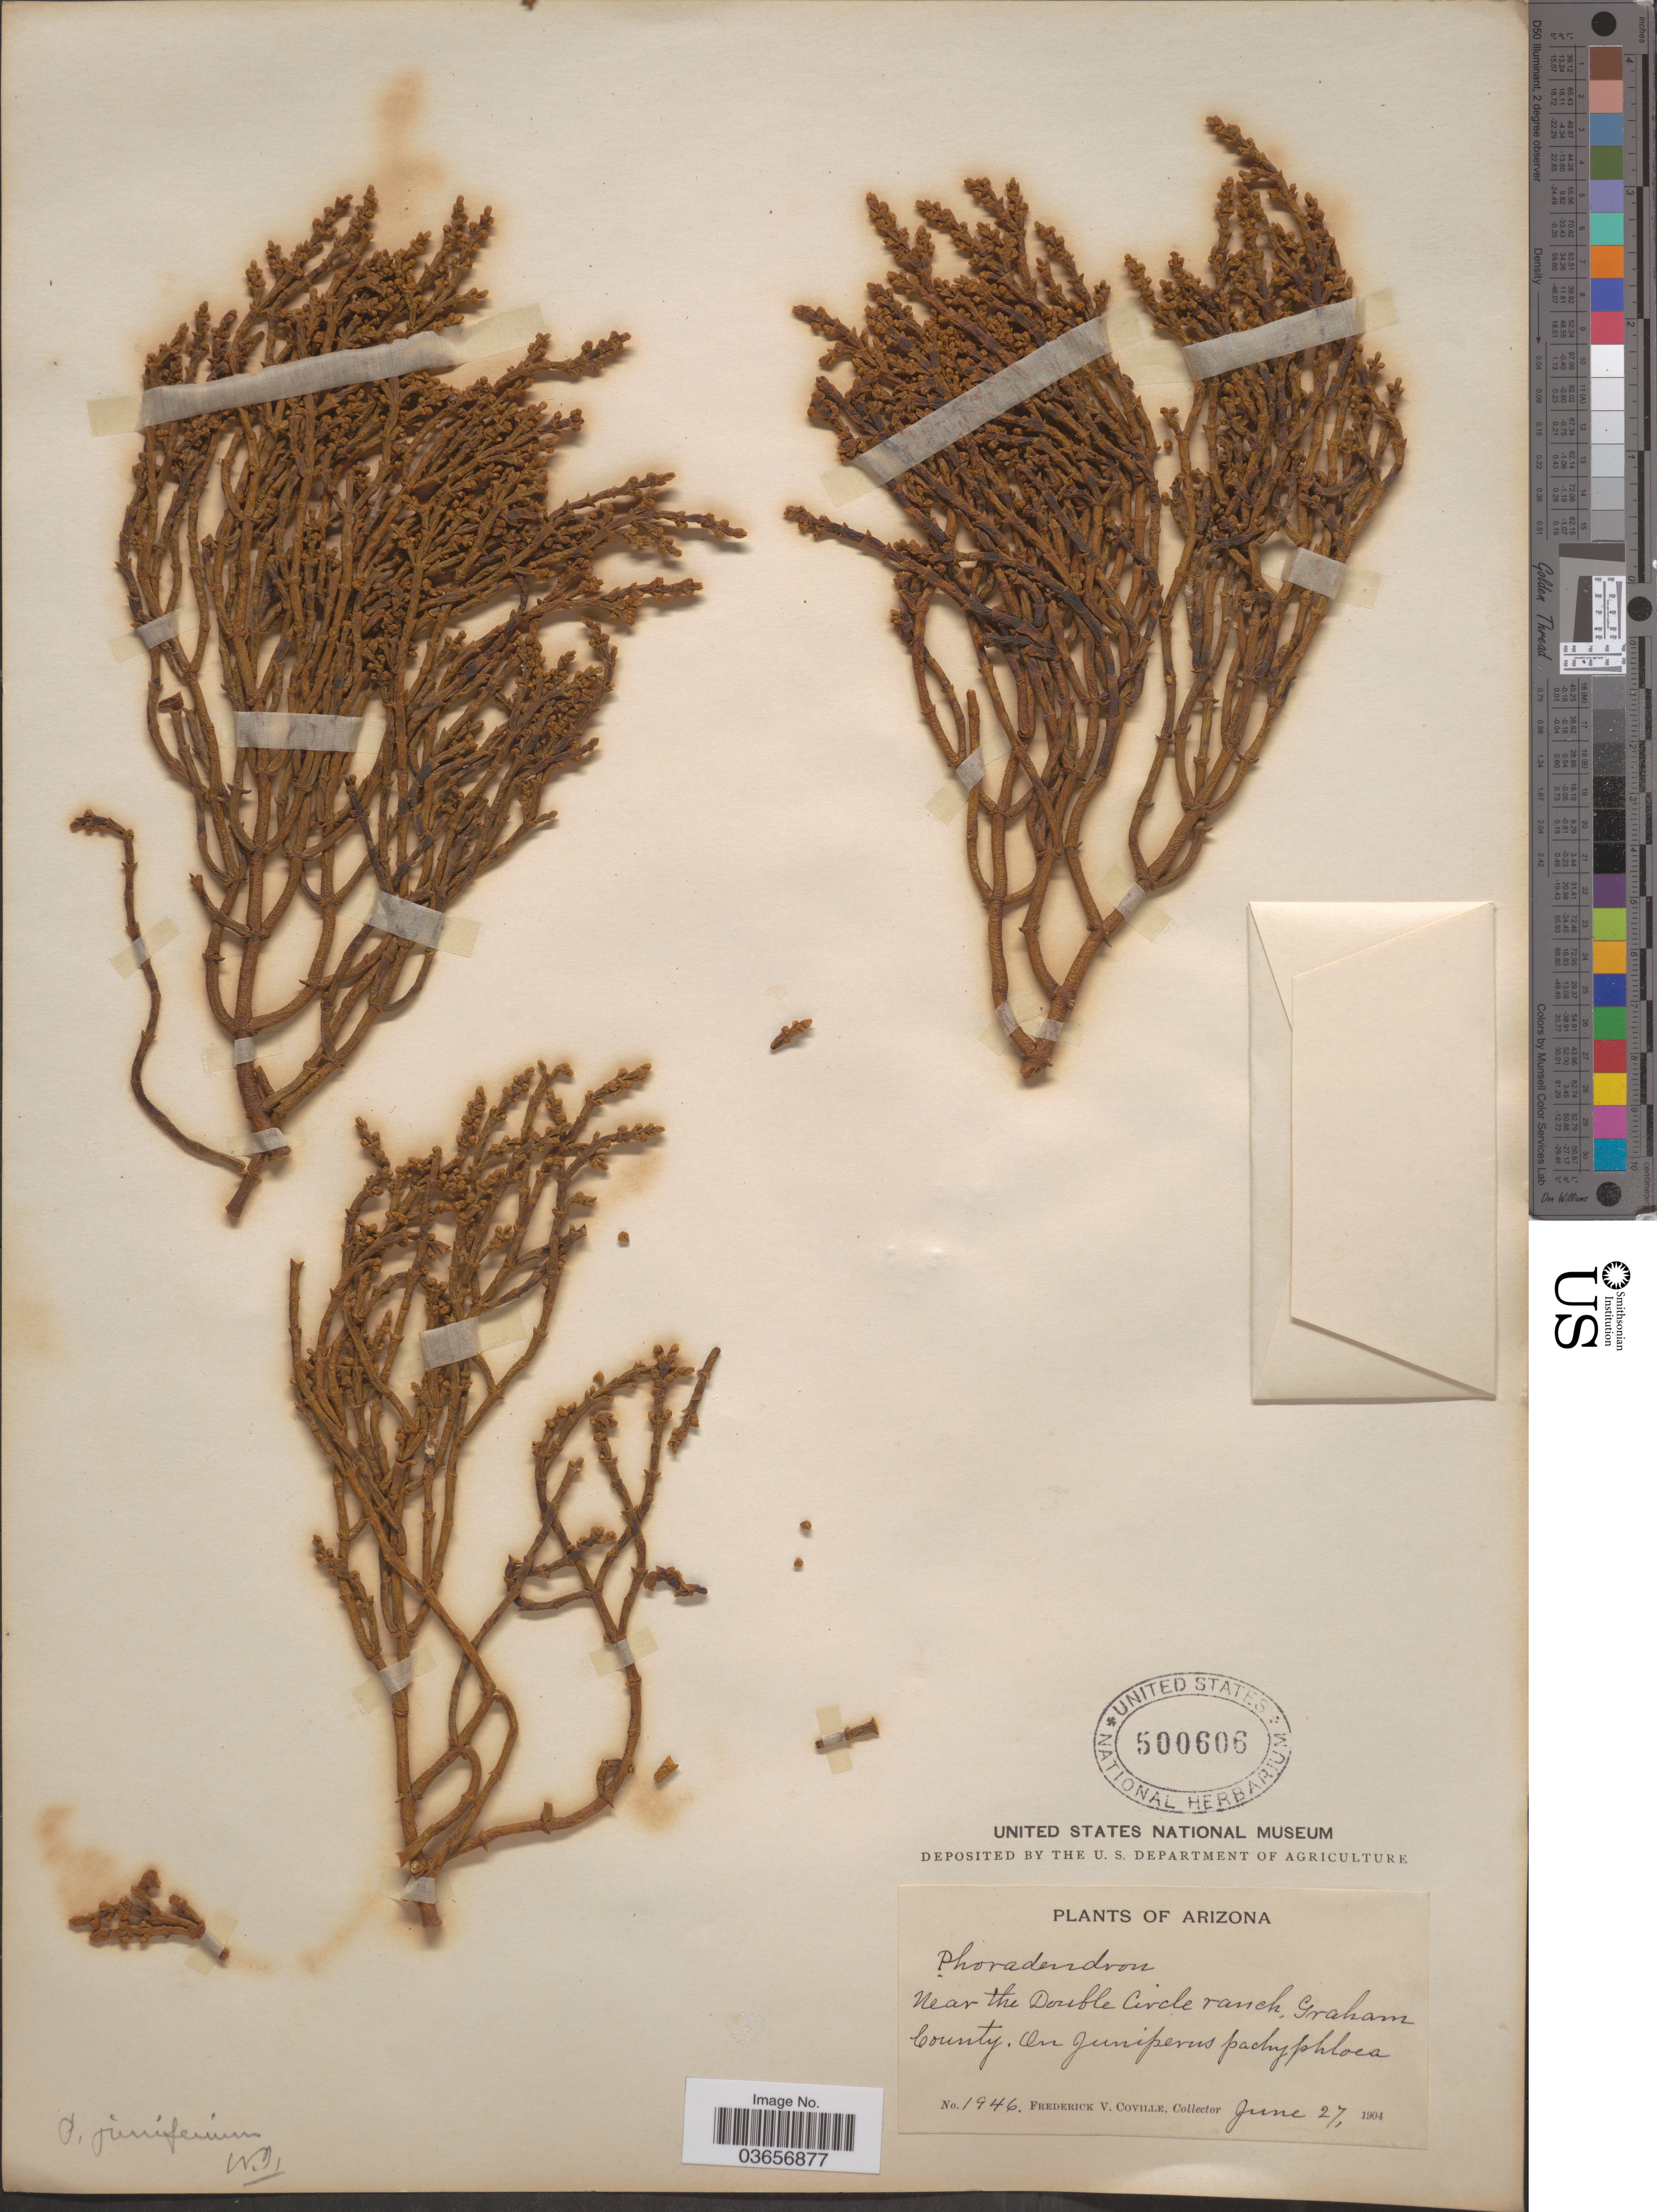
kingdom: Plantae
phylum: Tracheophyta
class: Magnoliopsida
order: Santalales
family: Viscaceae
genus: Phoradendron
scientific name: Phoradendron juniperinum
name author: Engelm. ex A. Gray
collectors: F. V. Coville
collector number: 1946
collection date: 1904-06-27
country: United States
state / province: Arizona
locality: Near the Double Circle ranch, Graham County.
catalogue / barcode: US 500606